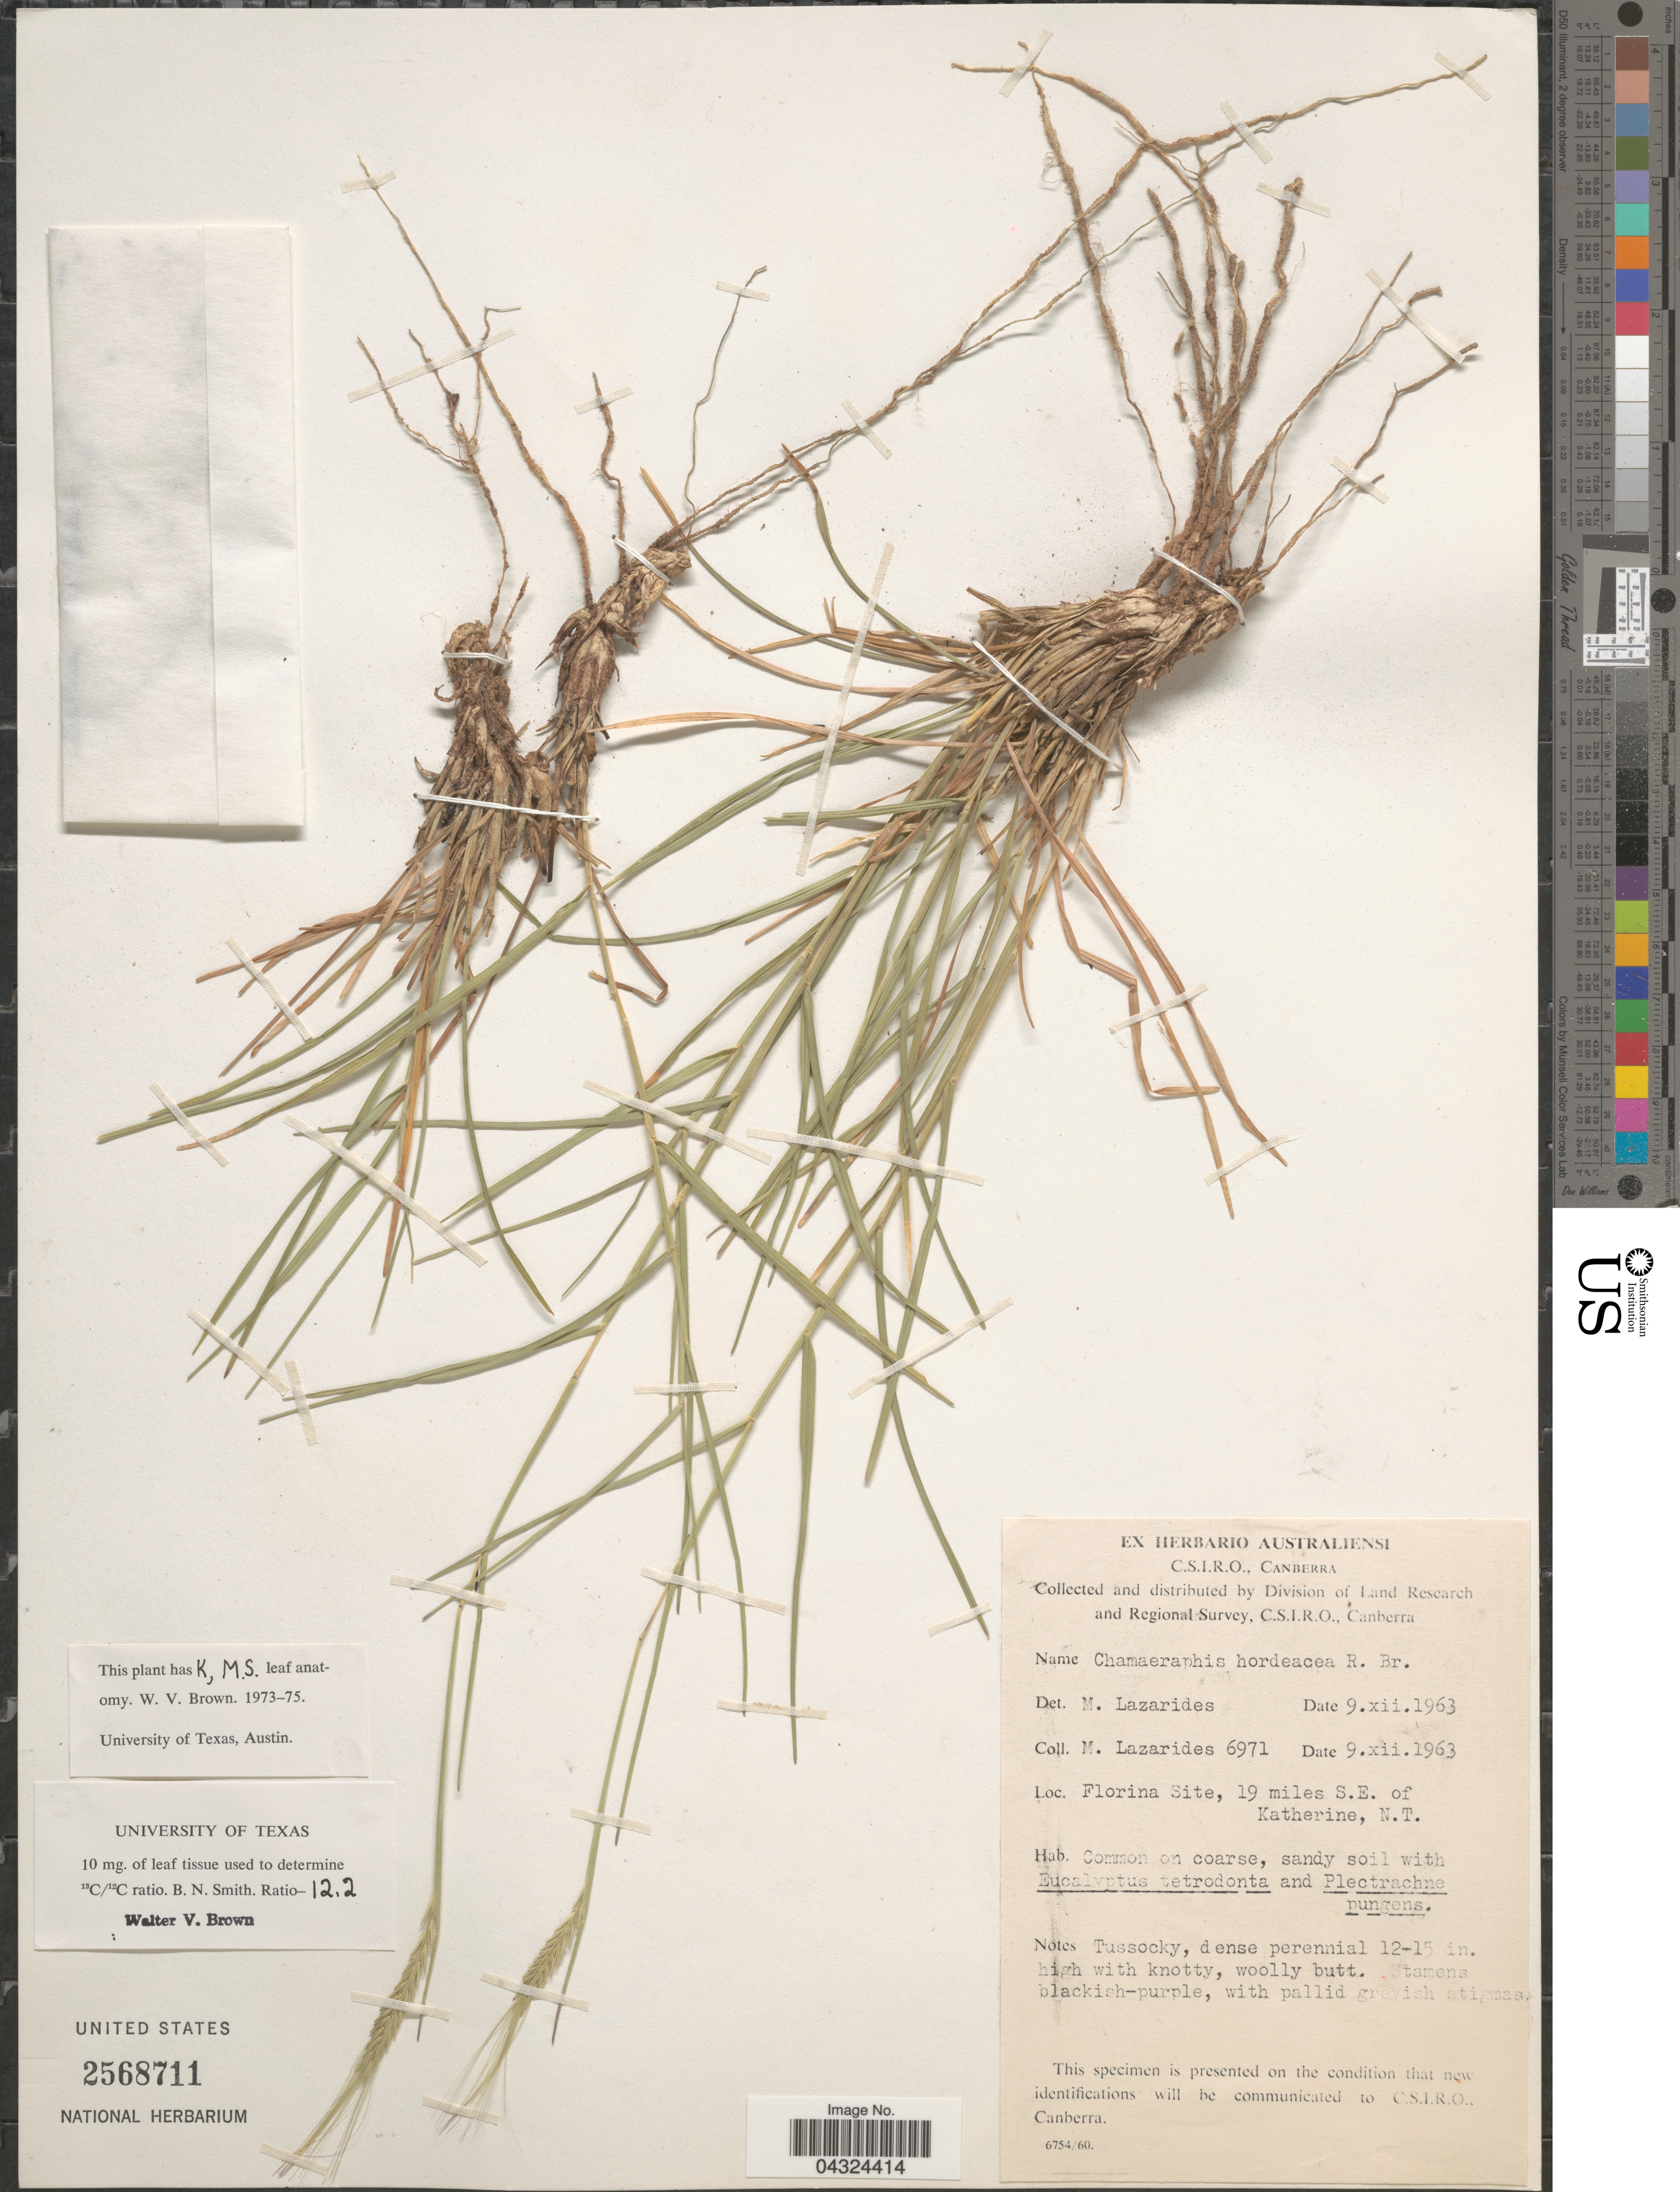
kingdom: Plantae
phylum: Tracheophyta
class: Liliopsida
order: Poales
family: Poaceae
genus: Chamaeraphis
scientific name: Chamaeraphis hordeacea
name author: R. Br.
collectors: M. Lazarides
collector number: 6971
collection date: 1963-12-09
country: Australia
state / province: Northern Territory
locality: Division of Land Research and Regional Survey. Florina Site, 19 miles S.E. of Katherine, N.T.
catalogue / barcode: US 2568711